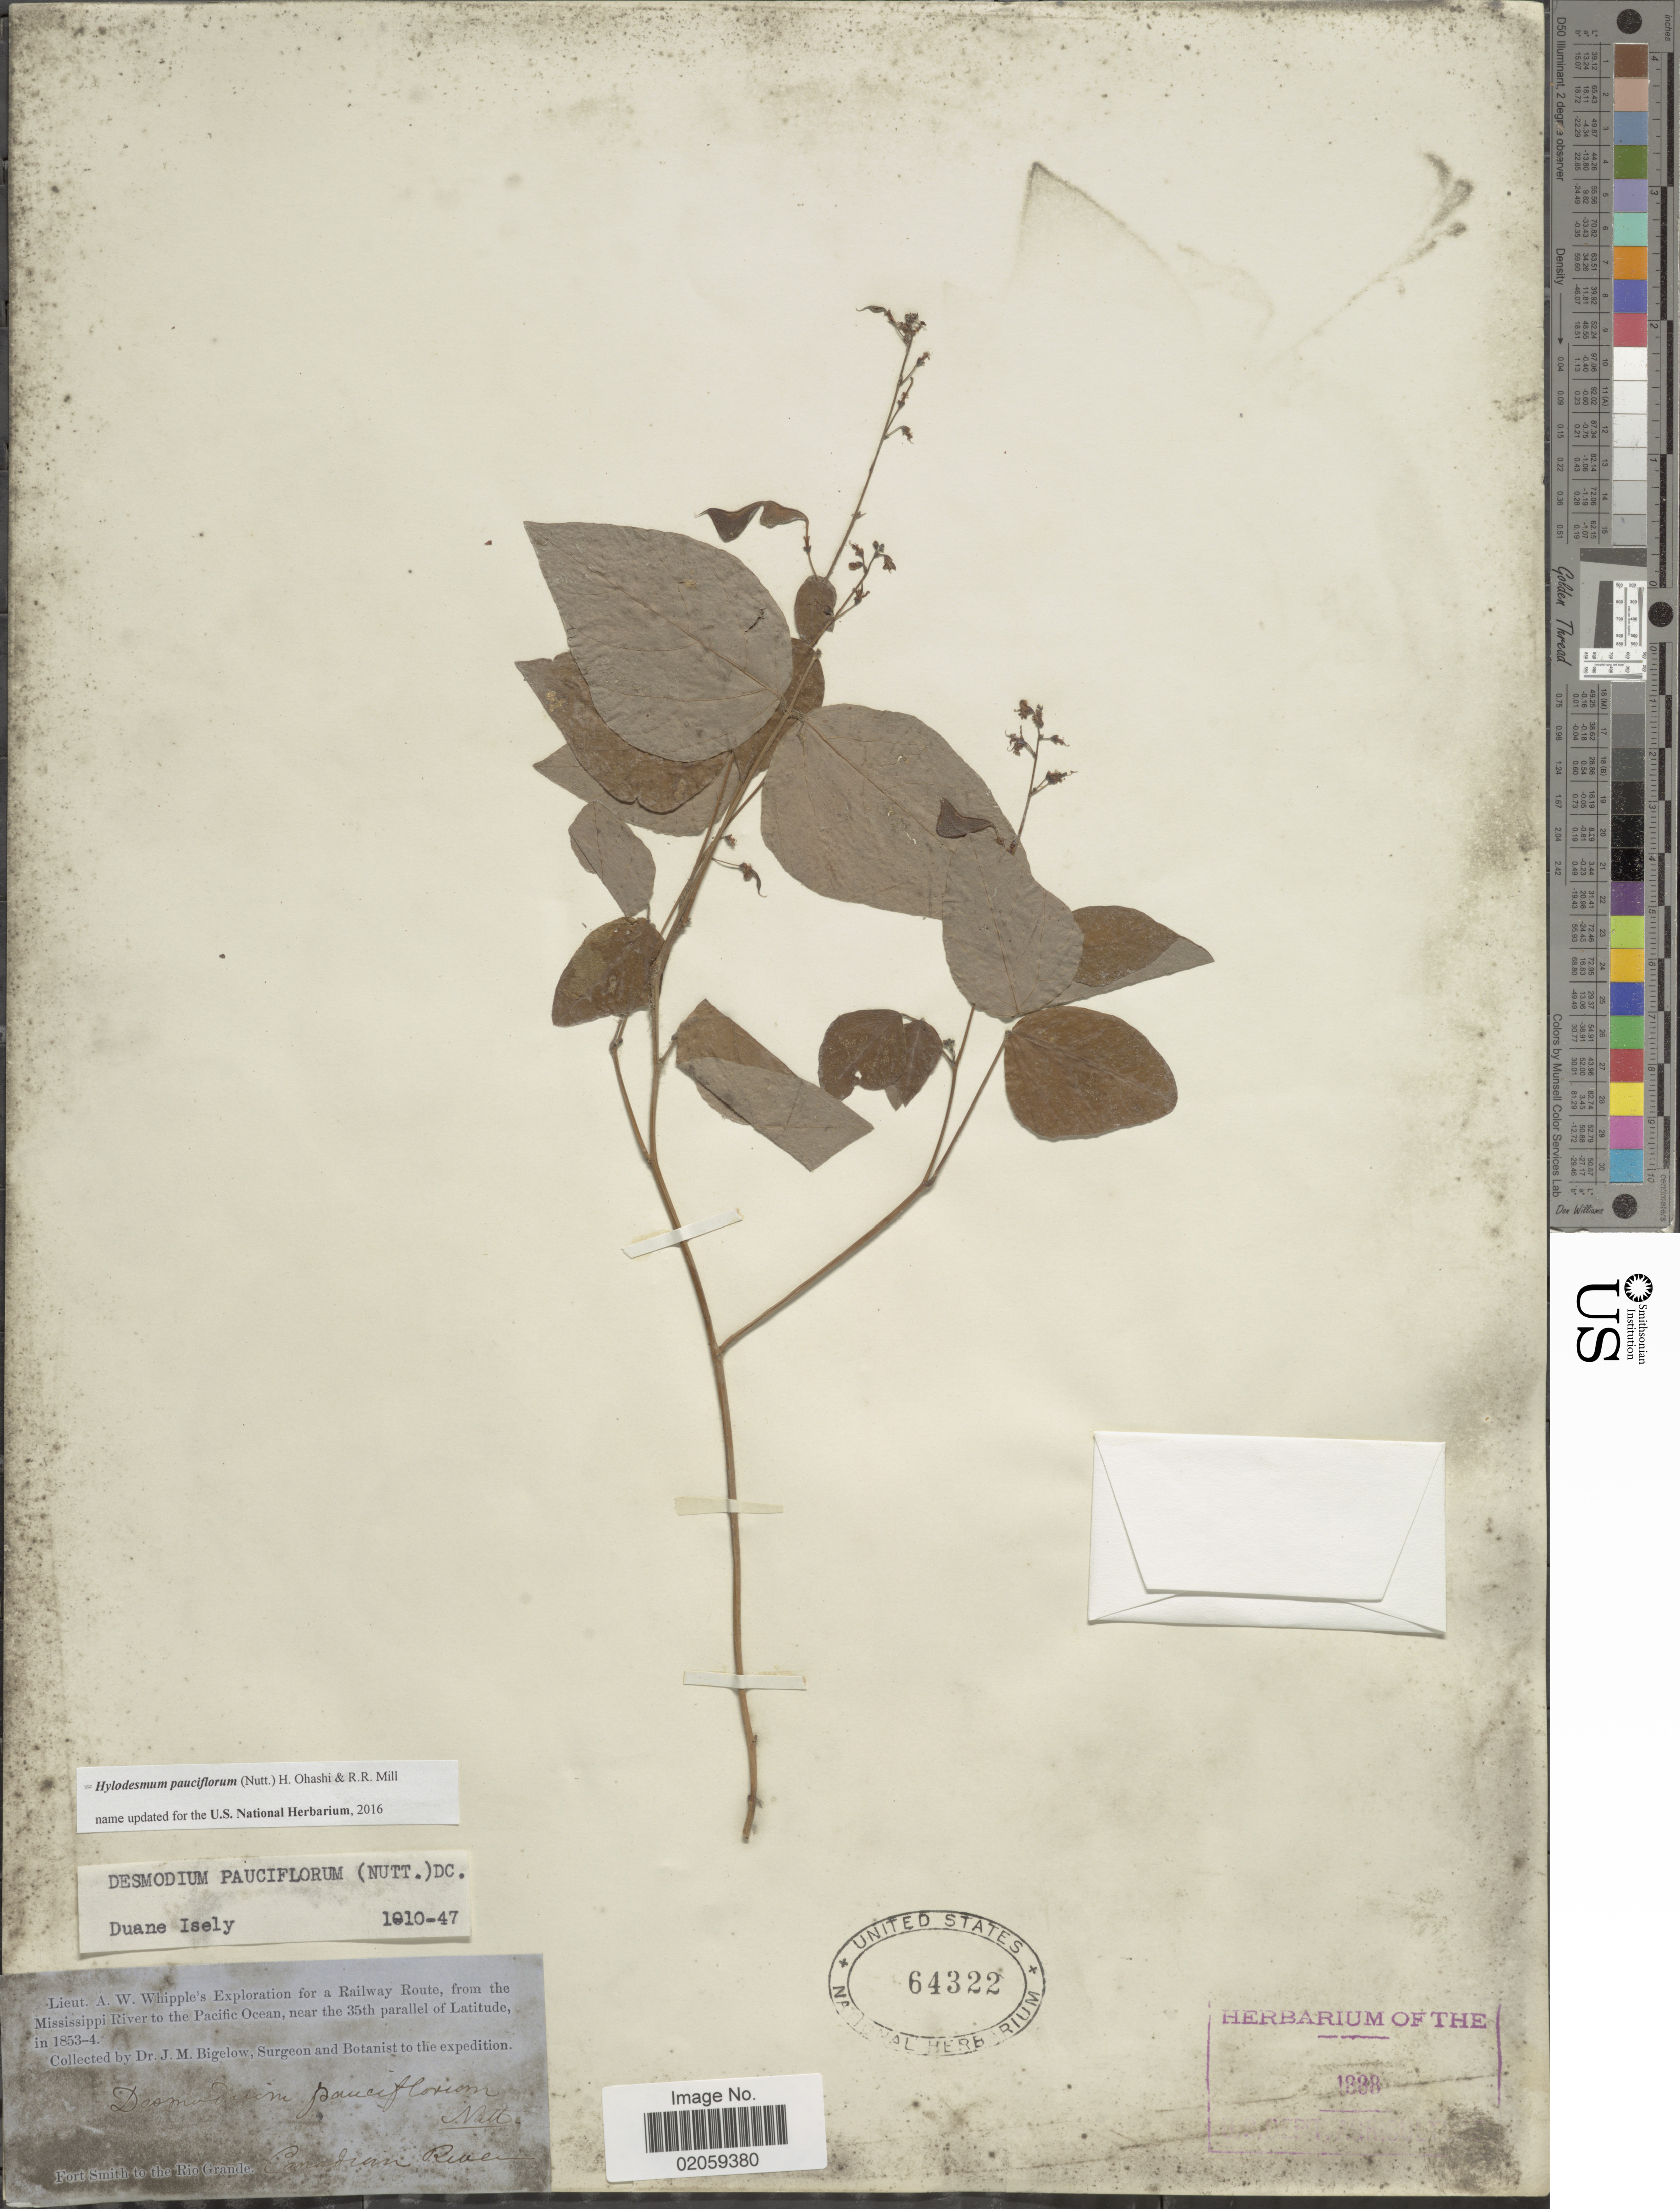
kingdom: Plantae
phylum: Tracheophyta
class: Magnoliopsida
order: Fabales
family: Fabaceae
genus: Hylodesmum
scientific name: Hylodesmum pauciflorum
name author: (Nutt.) H. Ohashi & R.R. Mill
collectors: J. M. Bigelow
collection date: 1853/1854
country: United States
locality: Fort Smith to the Rio Grande, Canadian River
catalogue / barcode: US 64322